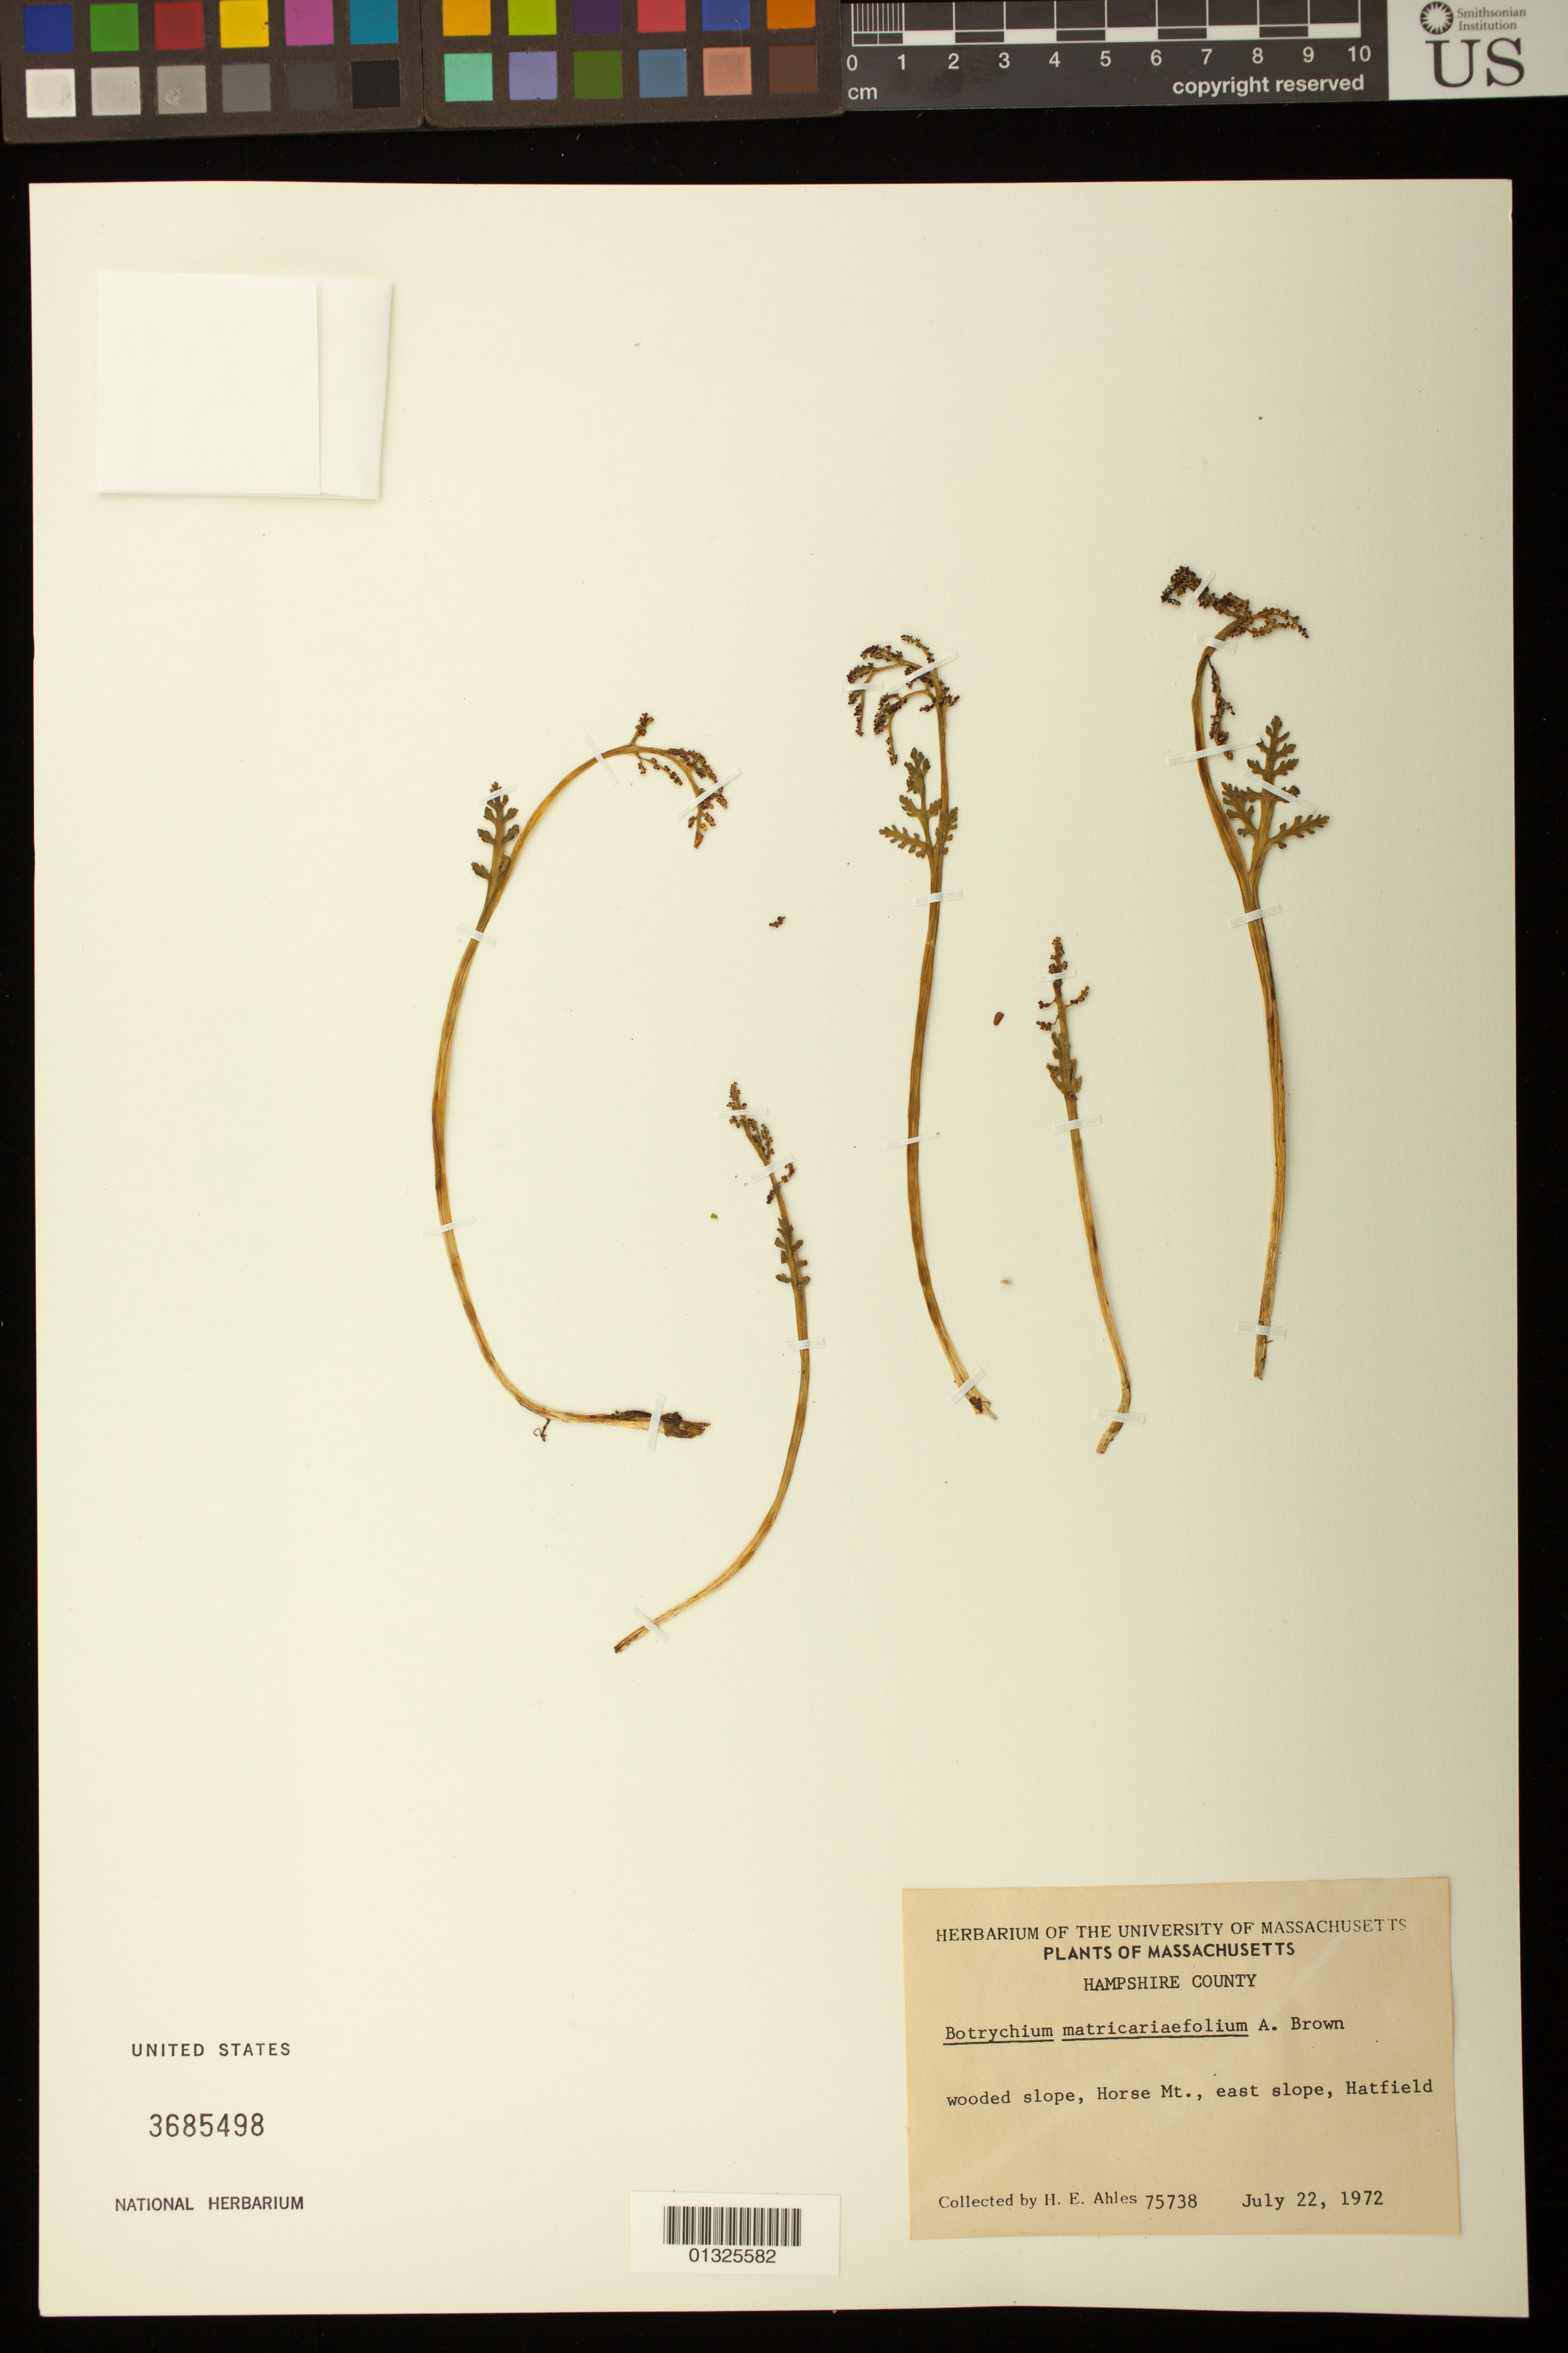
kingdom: Plantae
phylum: Tracheophyta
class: Polypodiopsida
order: Ophioglossales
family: Ophioglossaceae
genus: Botrychium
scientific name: Botrychium matricariifolium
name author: (A. Braun ex Dowell) A. Braun ex Koch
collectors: H. E. Ahles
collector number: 75738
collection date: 1972-07-22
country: United States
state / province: Massachusetts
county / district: Hampshire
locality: Horse Mt., east slope, Hatfield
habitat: wooded slope.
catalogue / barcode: US 3685498